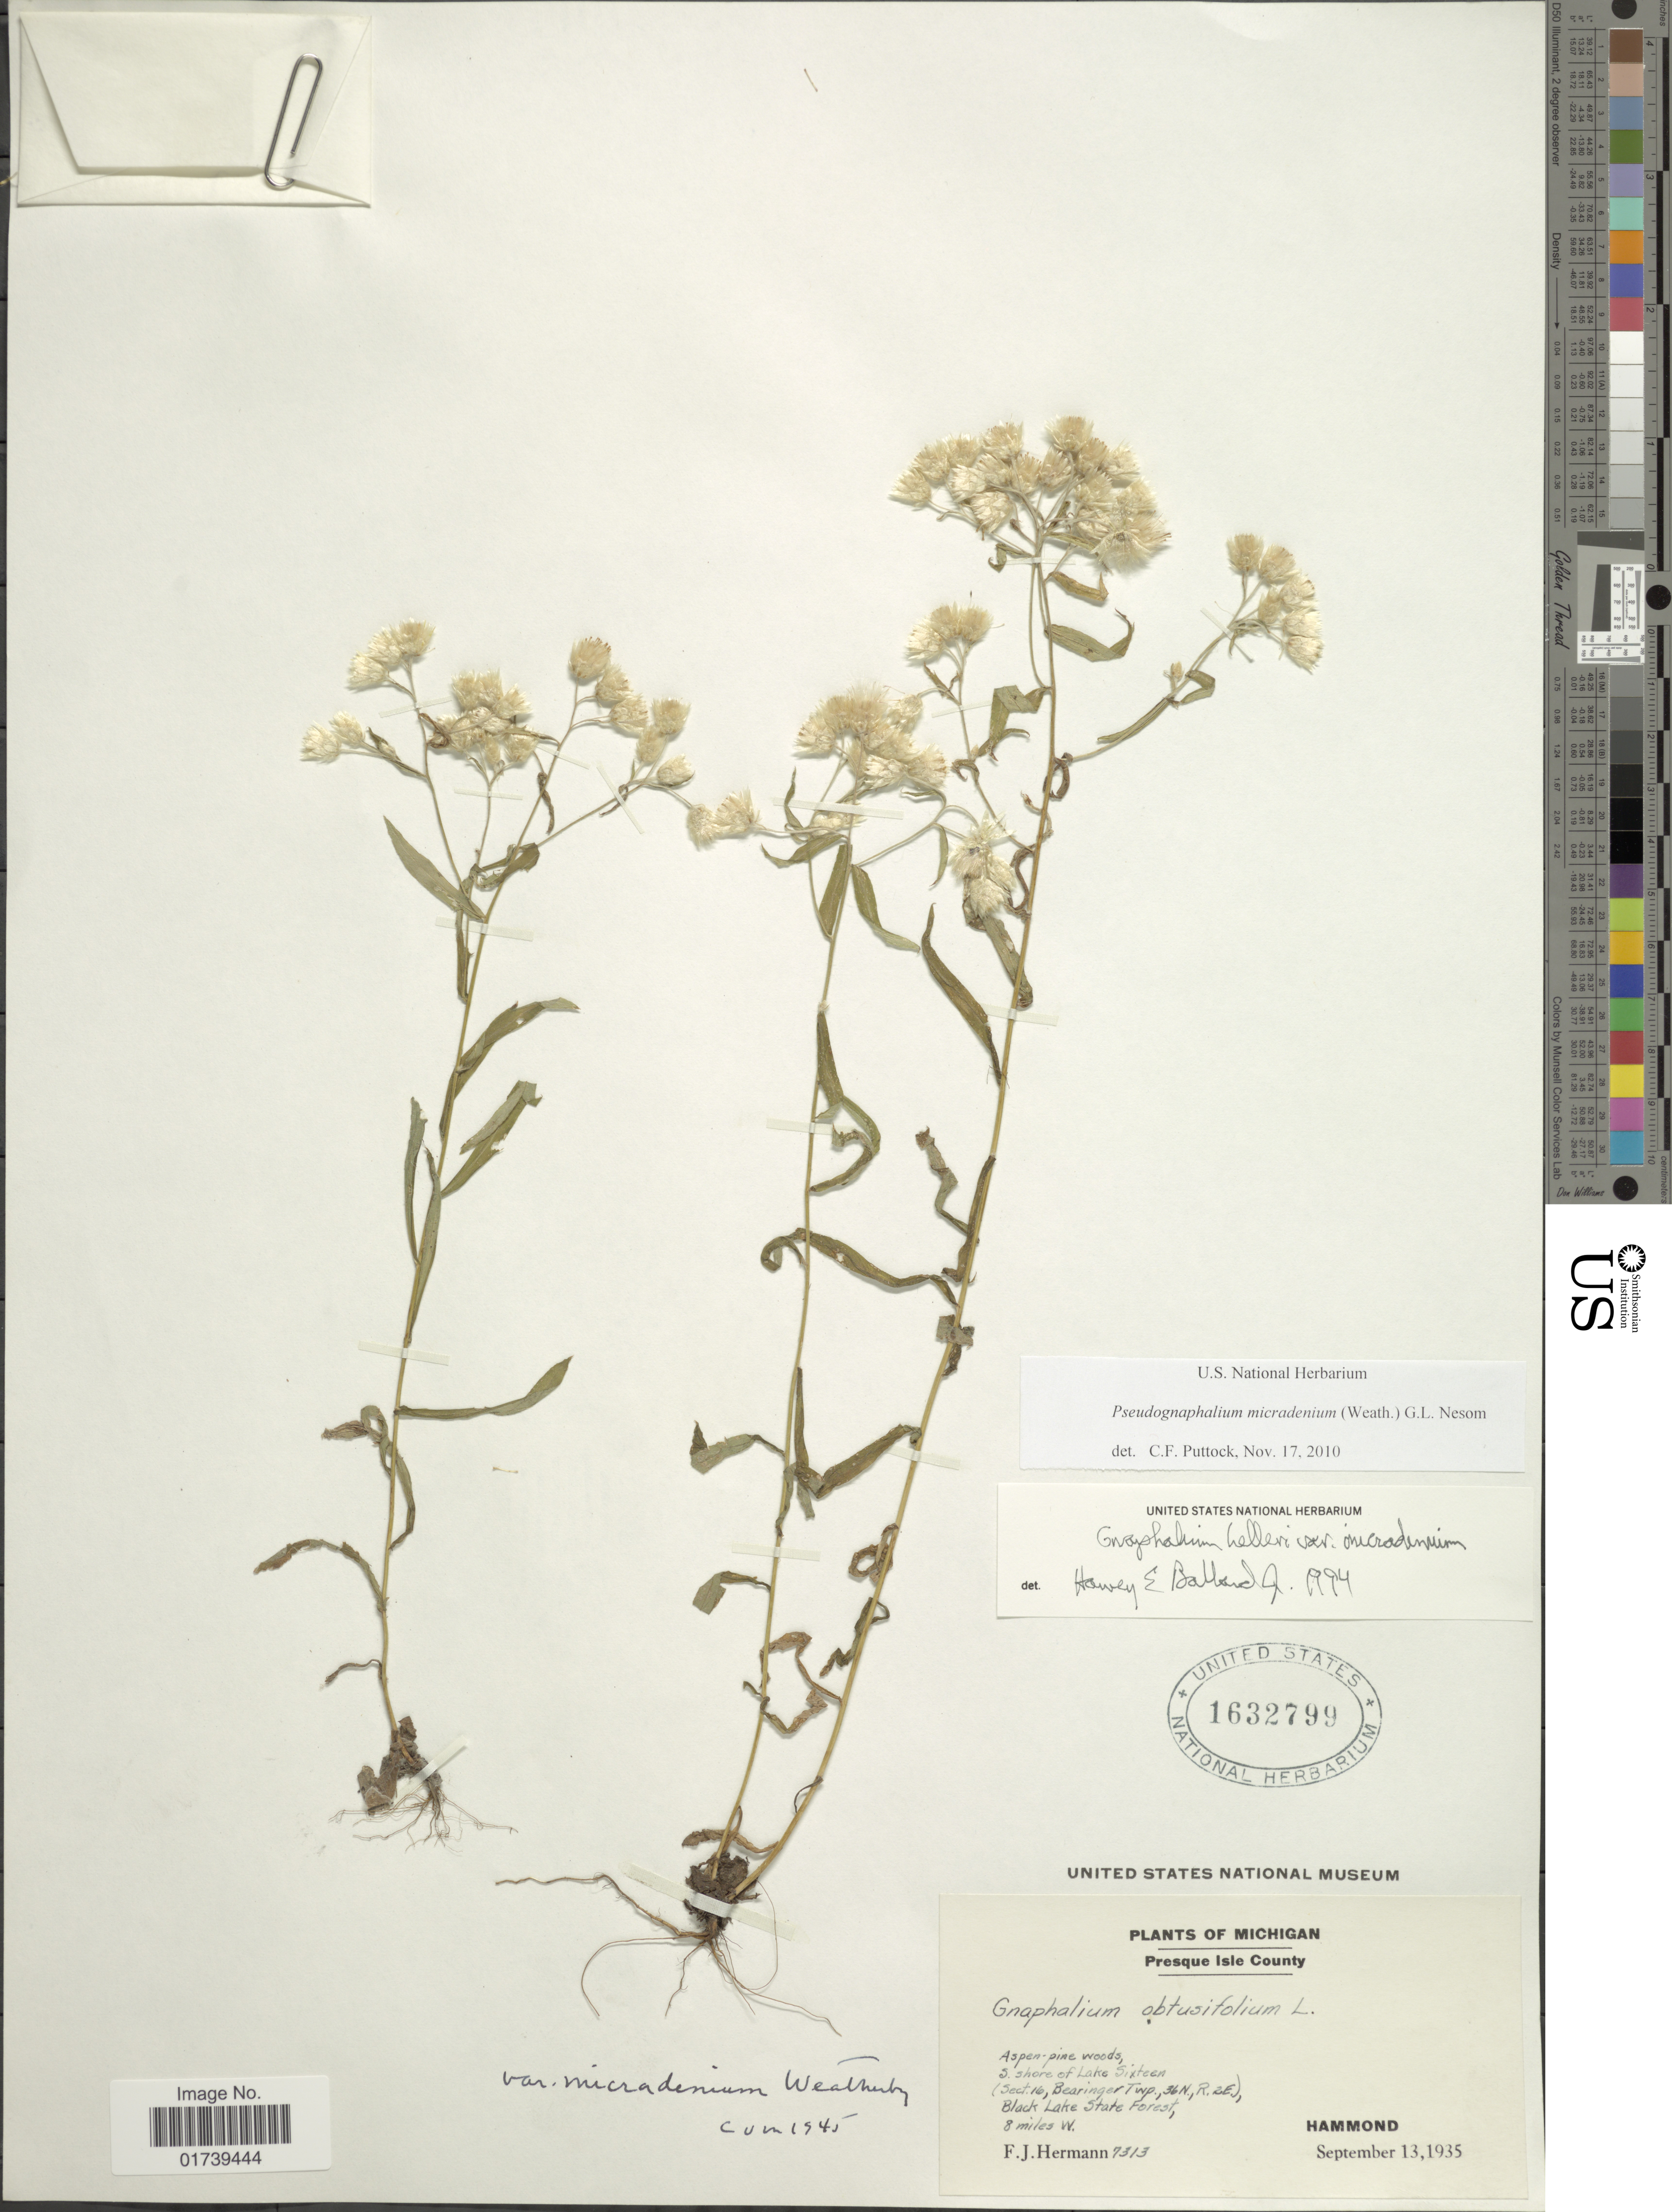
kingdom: Plantae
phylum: Tracheophyta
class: Magnoliopsida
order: Asterales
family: Asteraceae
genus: Pseudognaphalium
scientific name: Pseudognaphalium micradenium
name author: (Weath.) G.L. Nesom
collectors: F. J. Hermann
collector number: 7313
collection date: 1935-09-13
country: United States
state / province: Michigan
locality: Presque Isle County, S. Shore of Lake Sixteen (Sect. 16, Bearinger Twp., 36N., R.2E), Black Lake State Forest, 8 miles W.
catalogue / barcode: US 1632799